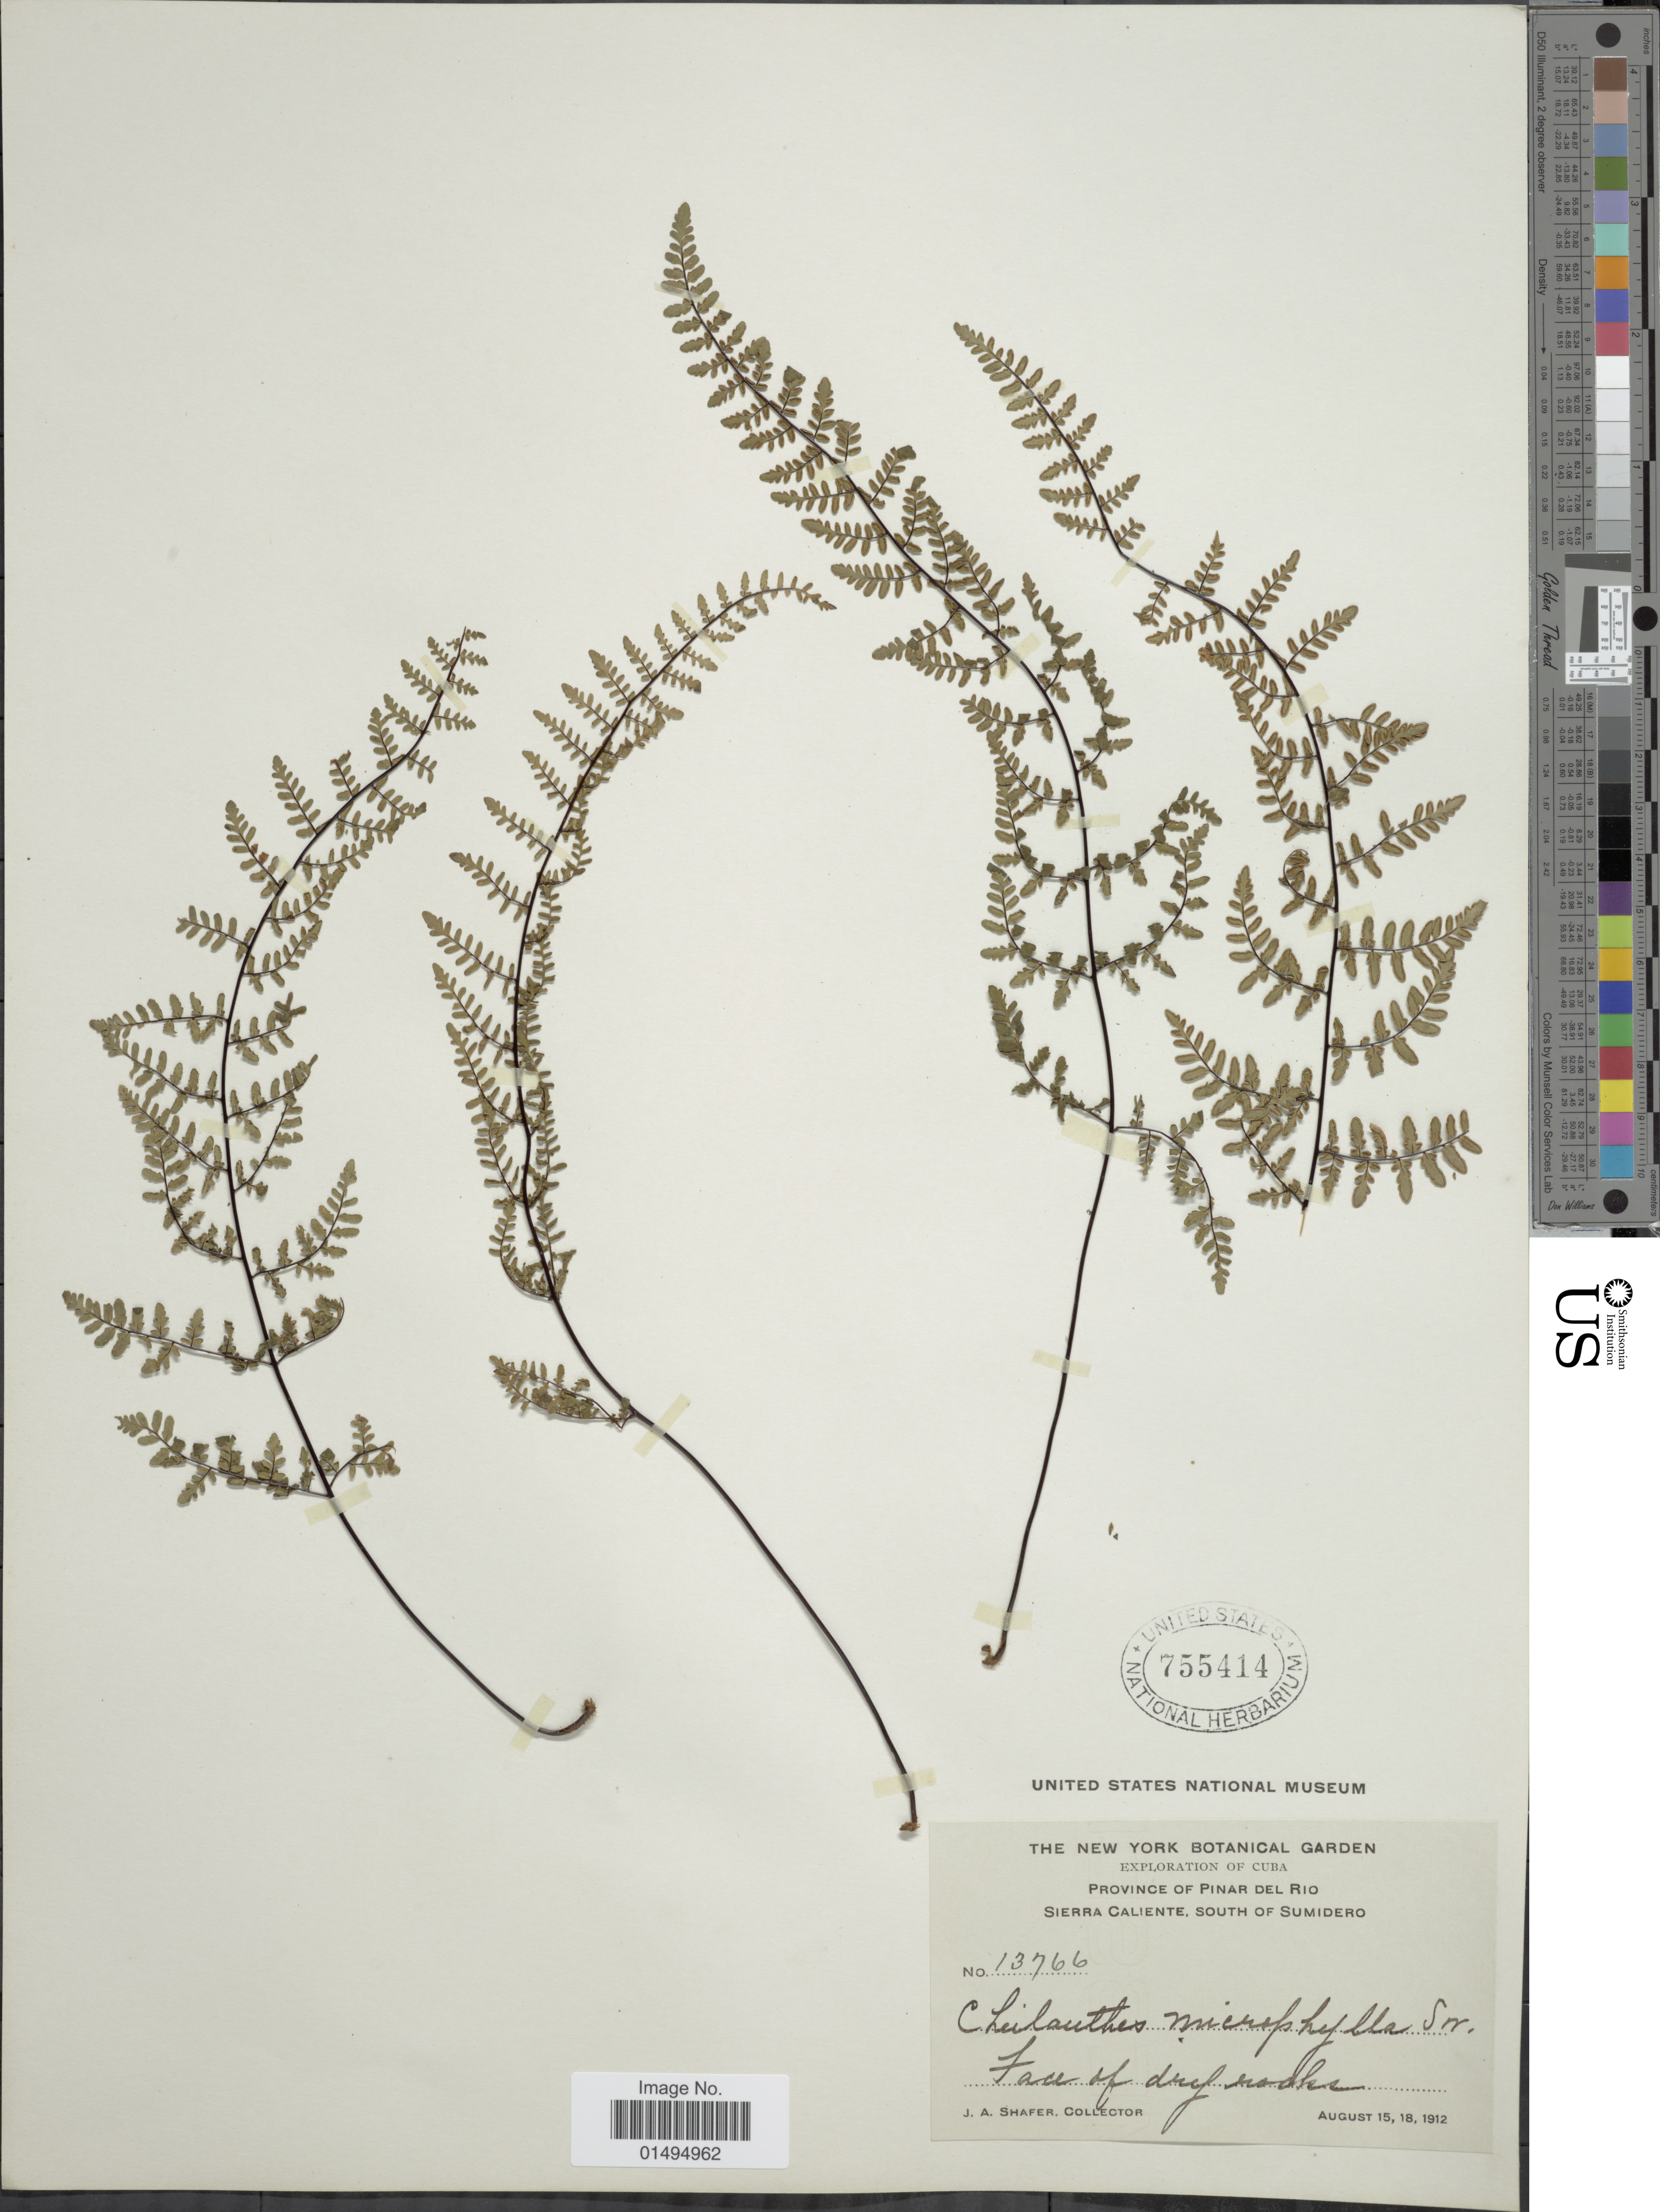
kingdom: Plantae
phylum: Tracheophyta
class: Polypodiopsida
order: Polypodiales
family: Pteridaceae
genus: Myriopteris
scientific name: Myriopteris microphylla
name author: (Sw.) Grusz & Windham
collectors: J. A. Shafer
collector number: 13766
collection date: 1912-08-15/1912-08-18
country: Cuba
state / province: Pinar del Río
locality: Province of Pinar del Rio, Sierra Caliente, South of Sumidero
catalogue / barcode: US 755414